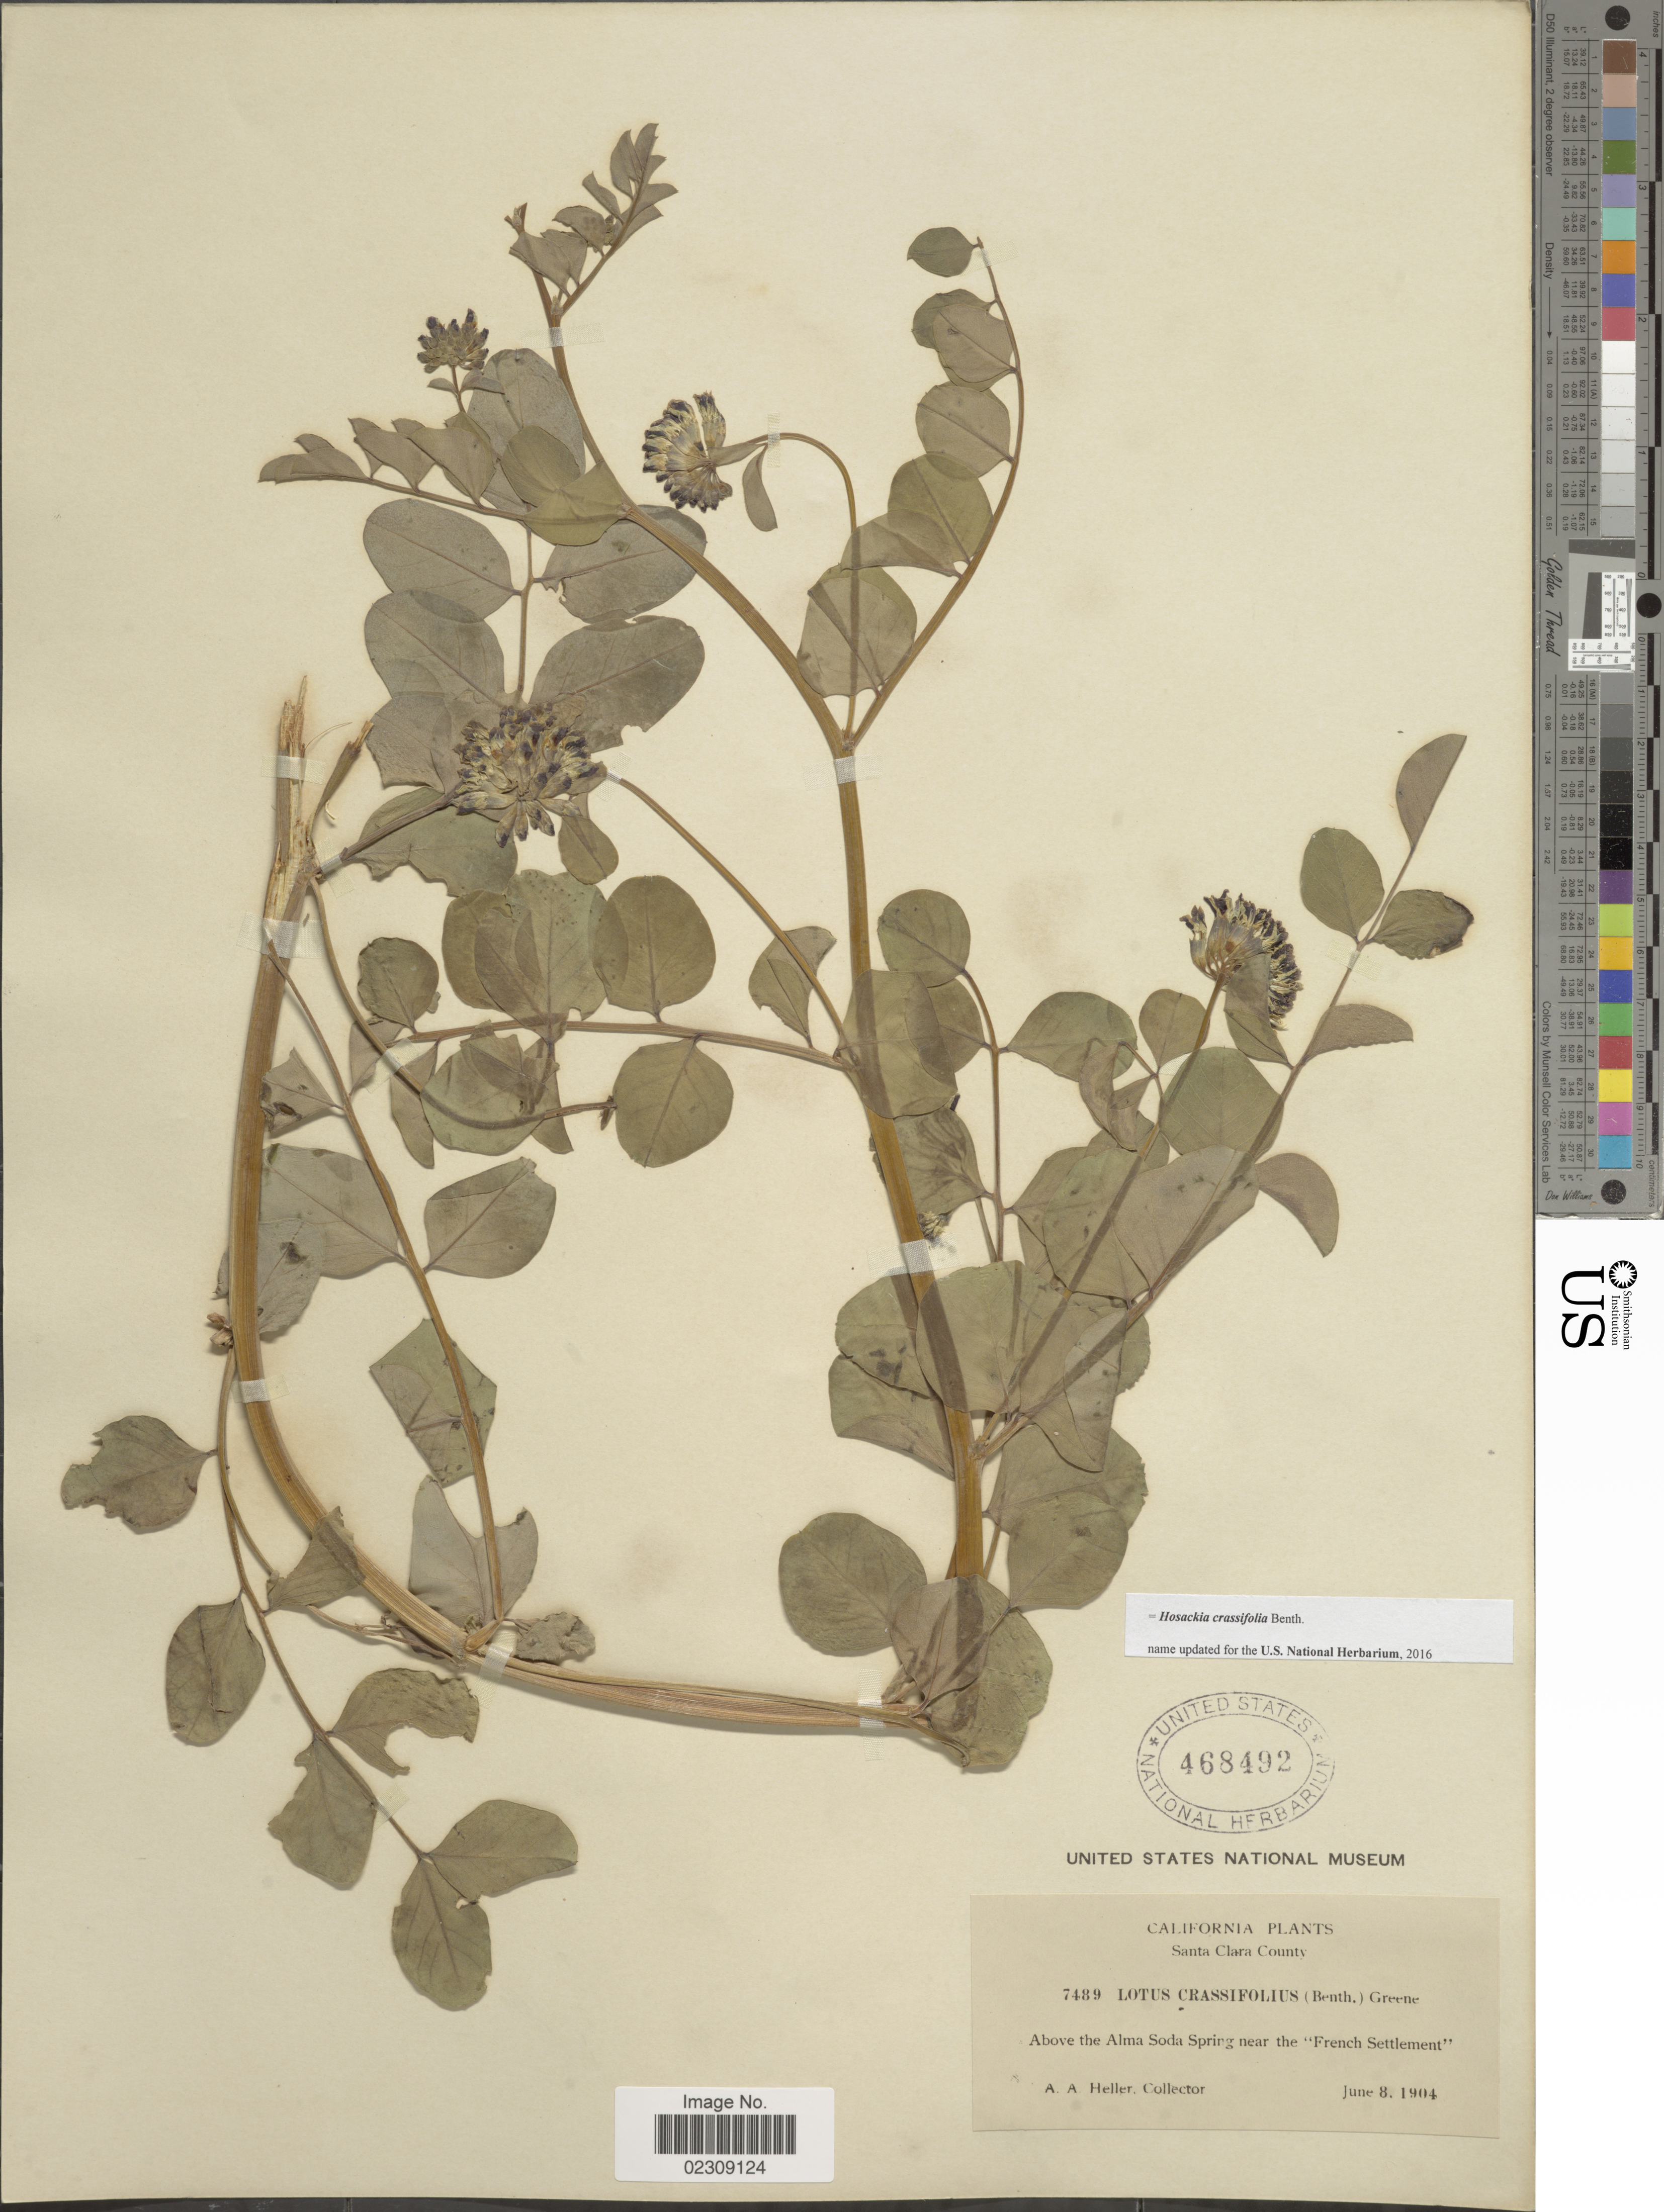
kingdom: Plantae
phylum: Tracheophyta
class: Magnoliopsida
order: Fabales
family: Fabaceae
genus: Hosackia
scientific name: Hosackia crassifolia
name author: Benth.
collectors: A. A. Heller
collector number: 7489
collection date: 1904-06-08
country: United States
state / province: California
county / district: Santa Clara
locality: Santa Clara County, Above the Alma Soda Spring near the 'French Settlement'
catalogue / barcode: US 468492